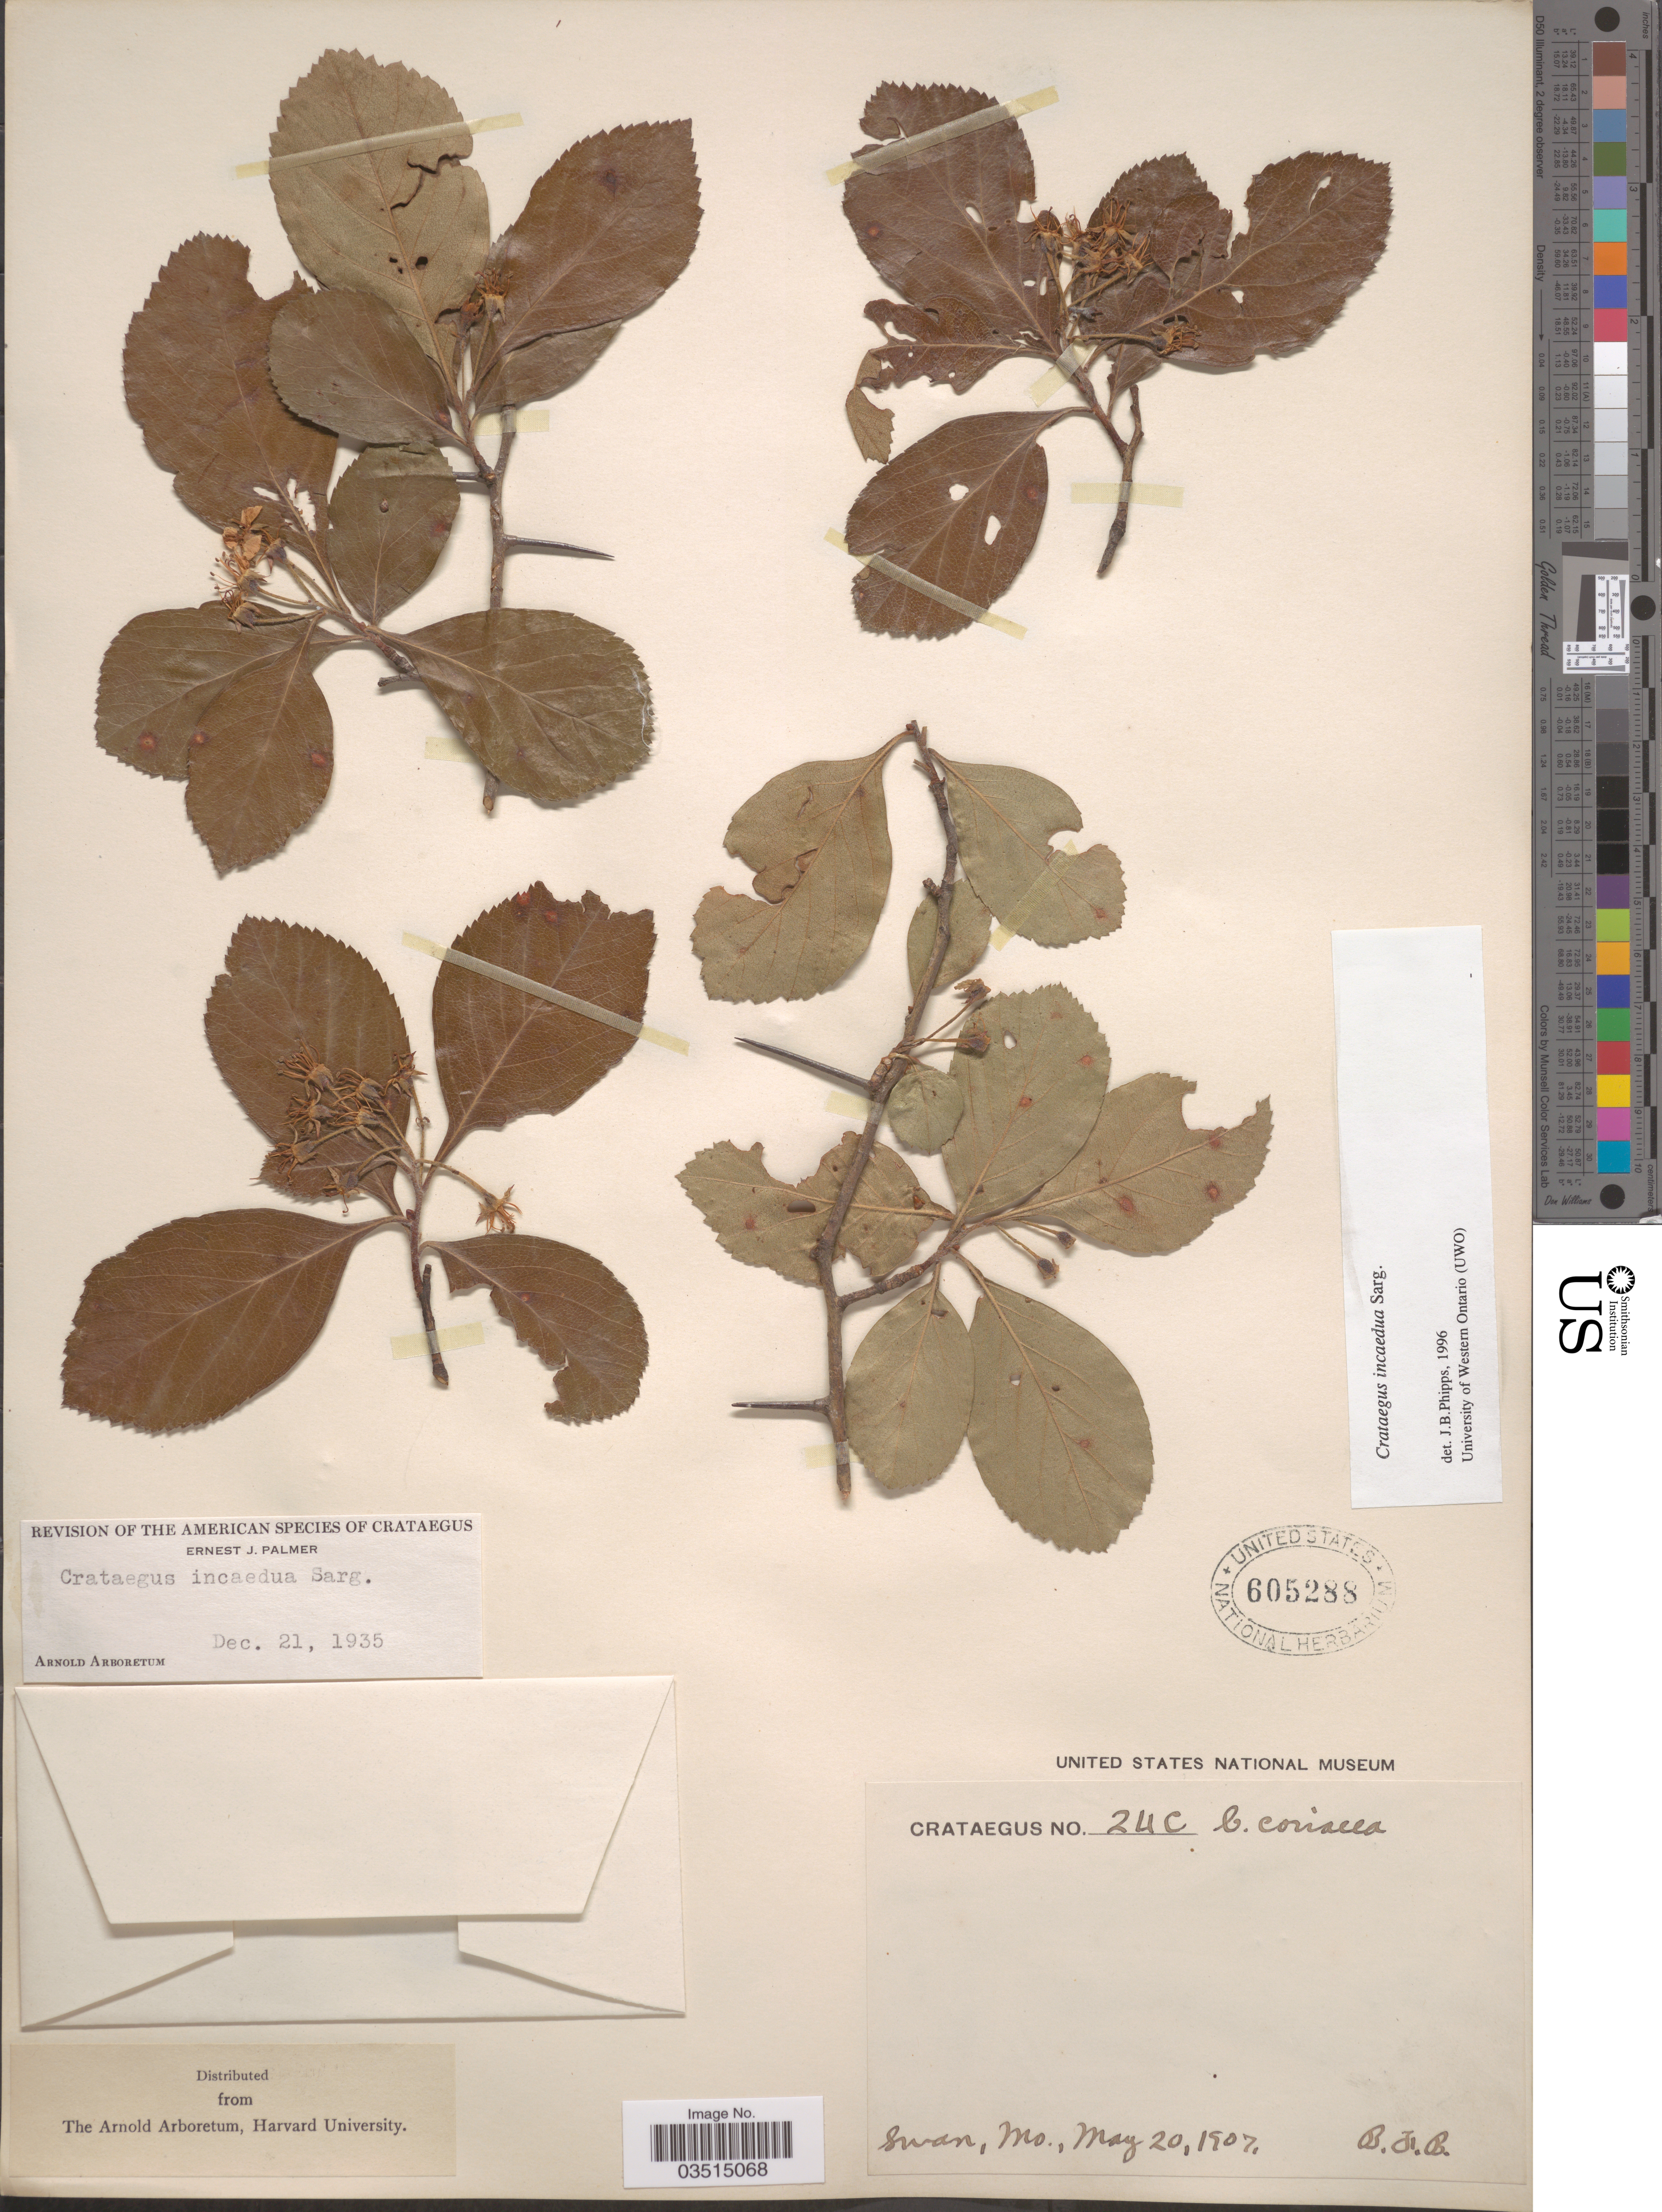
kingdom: Plantae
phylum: Tracheophyta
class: Magnoliopsida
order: Rosales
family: Rosaceae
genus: Crataegus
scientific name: Crataegus incaedua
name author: Sarg.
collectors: B. F. B.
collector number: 24C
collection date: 1907-05-20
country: United States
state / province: Missouri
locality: Swan.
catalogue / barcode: US 605288